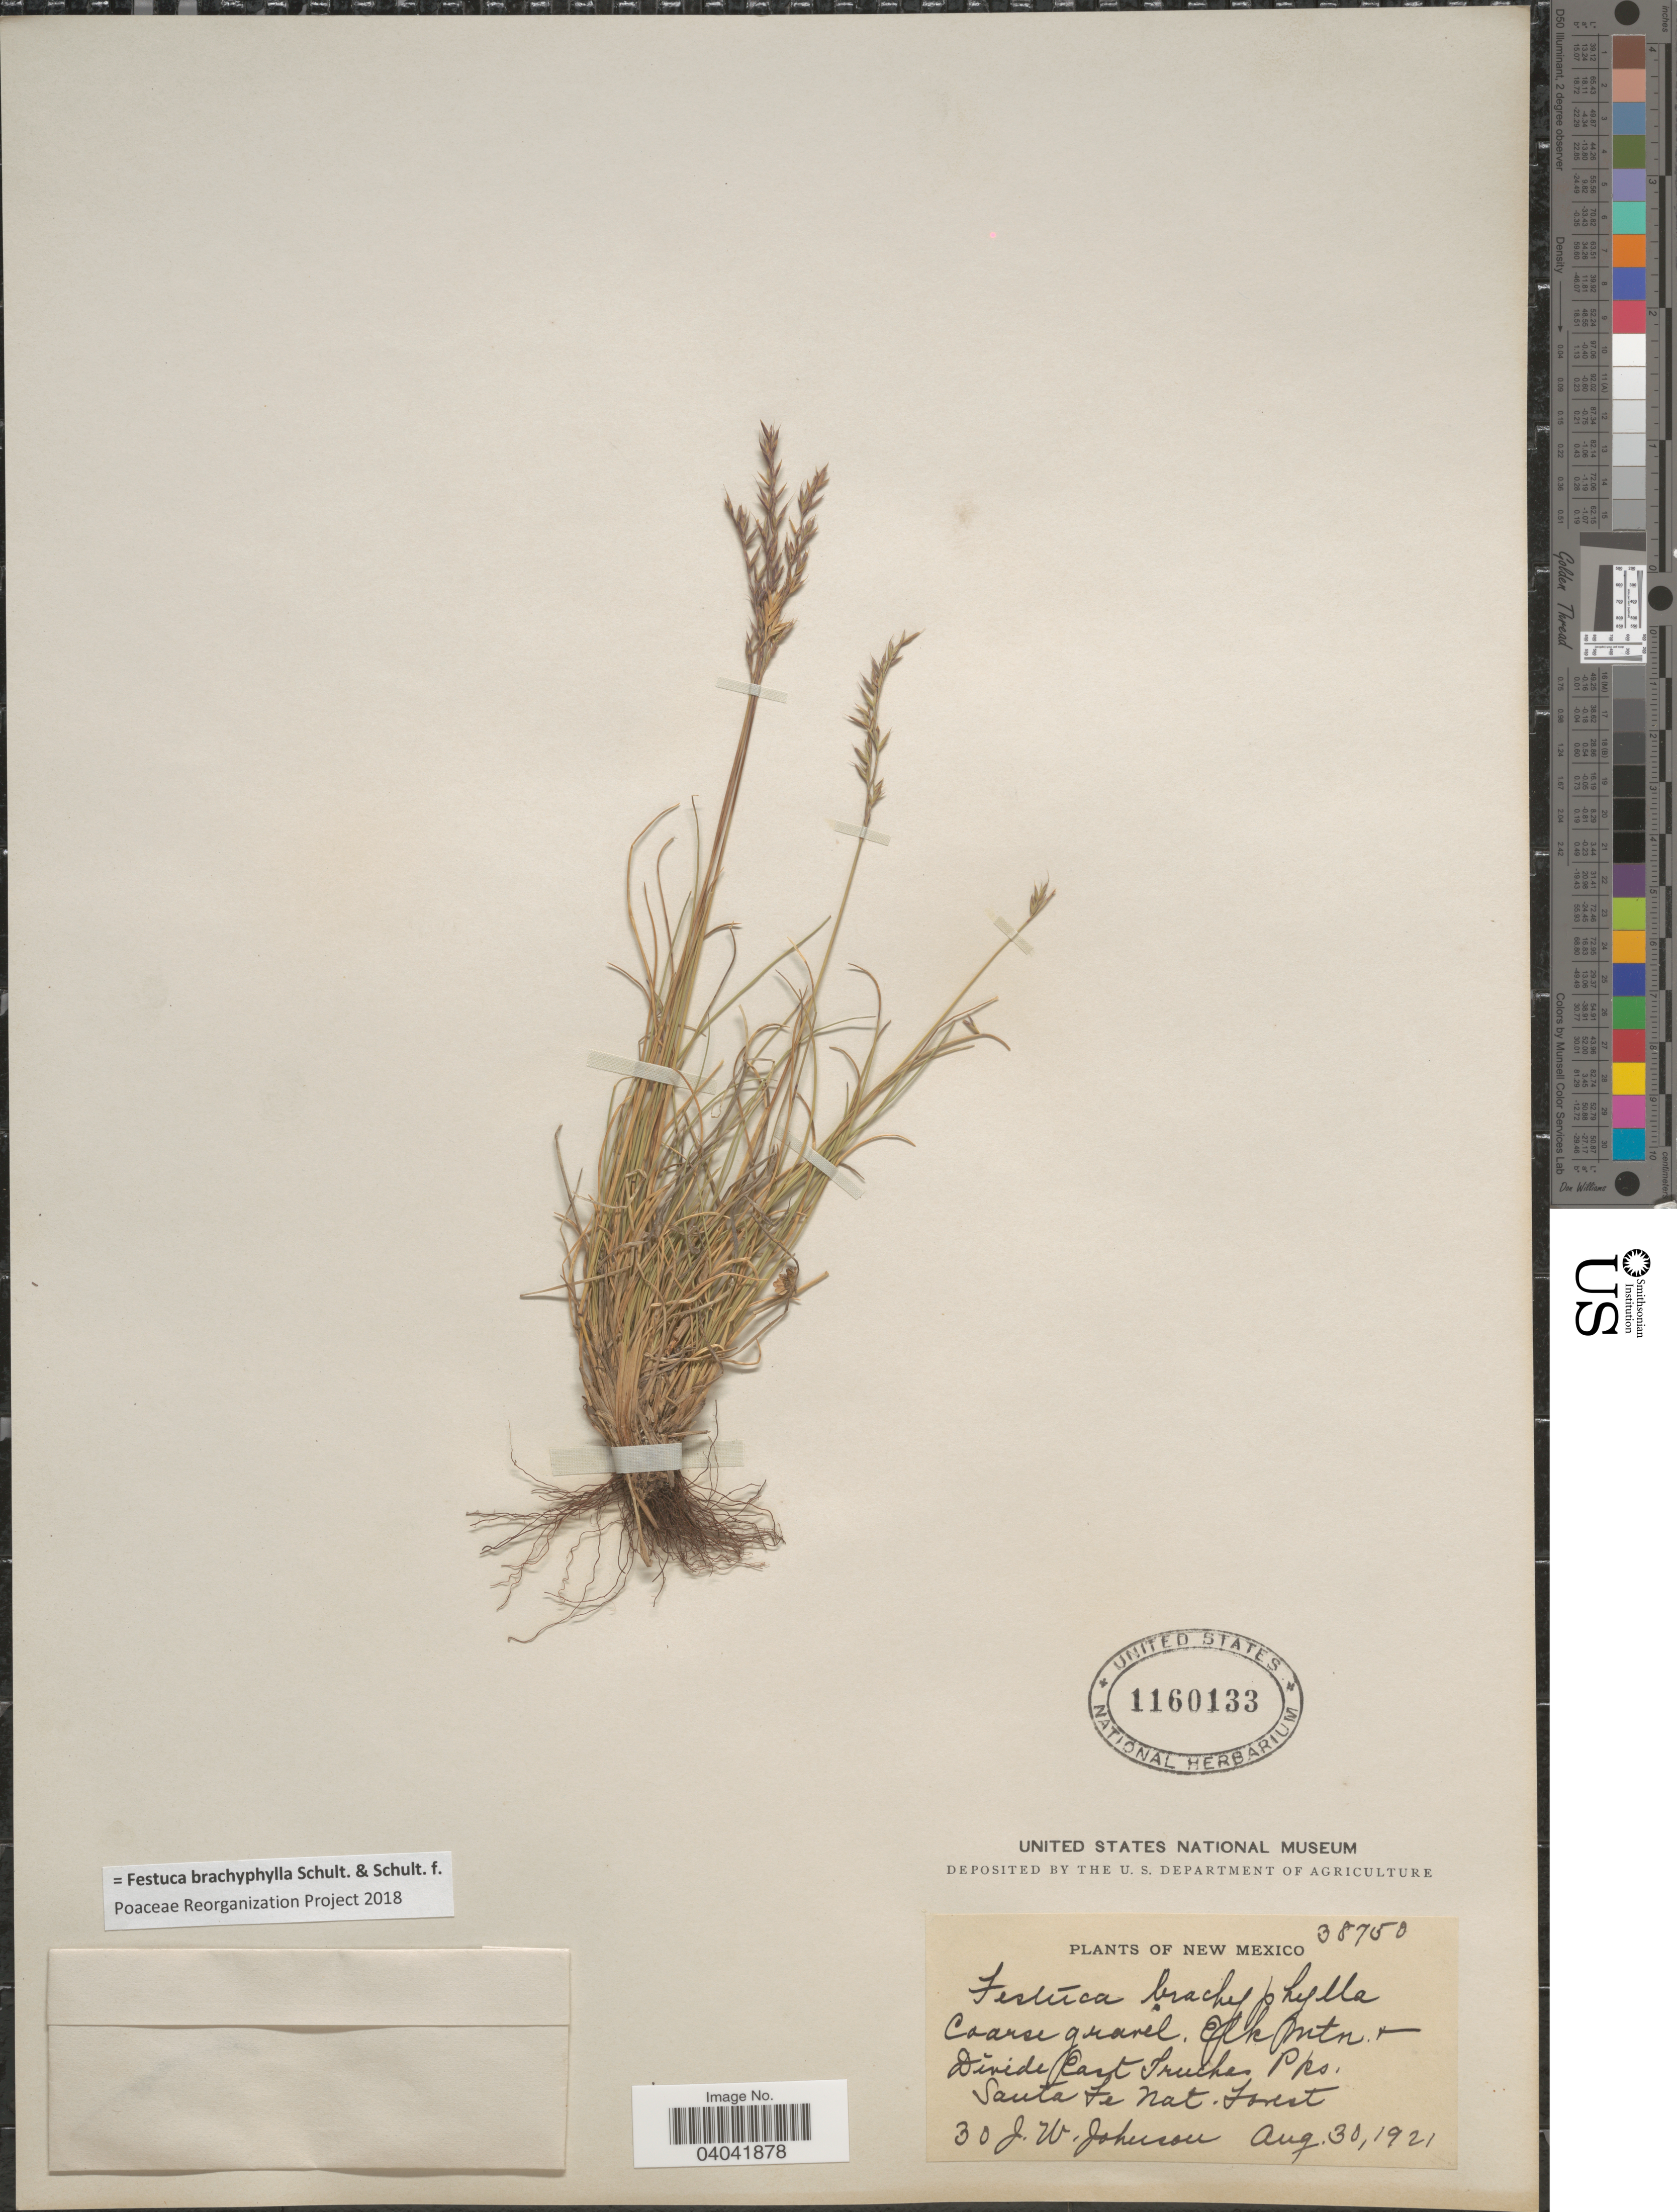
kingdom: Plantae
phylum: Tracheophyta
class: Liliopsida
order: Poales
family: Poaceae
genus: Festuca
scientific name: Festuca brachyphylla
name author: Schult. & Schult. f.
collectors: J. W. Johnson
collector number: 30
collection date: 1921-08-30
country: United States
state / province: New Mexico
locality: Elk Mtn. + Divide East Truchas Pks. Santa Fe Nat. Forest.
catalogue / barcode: US 1160133